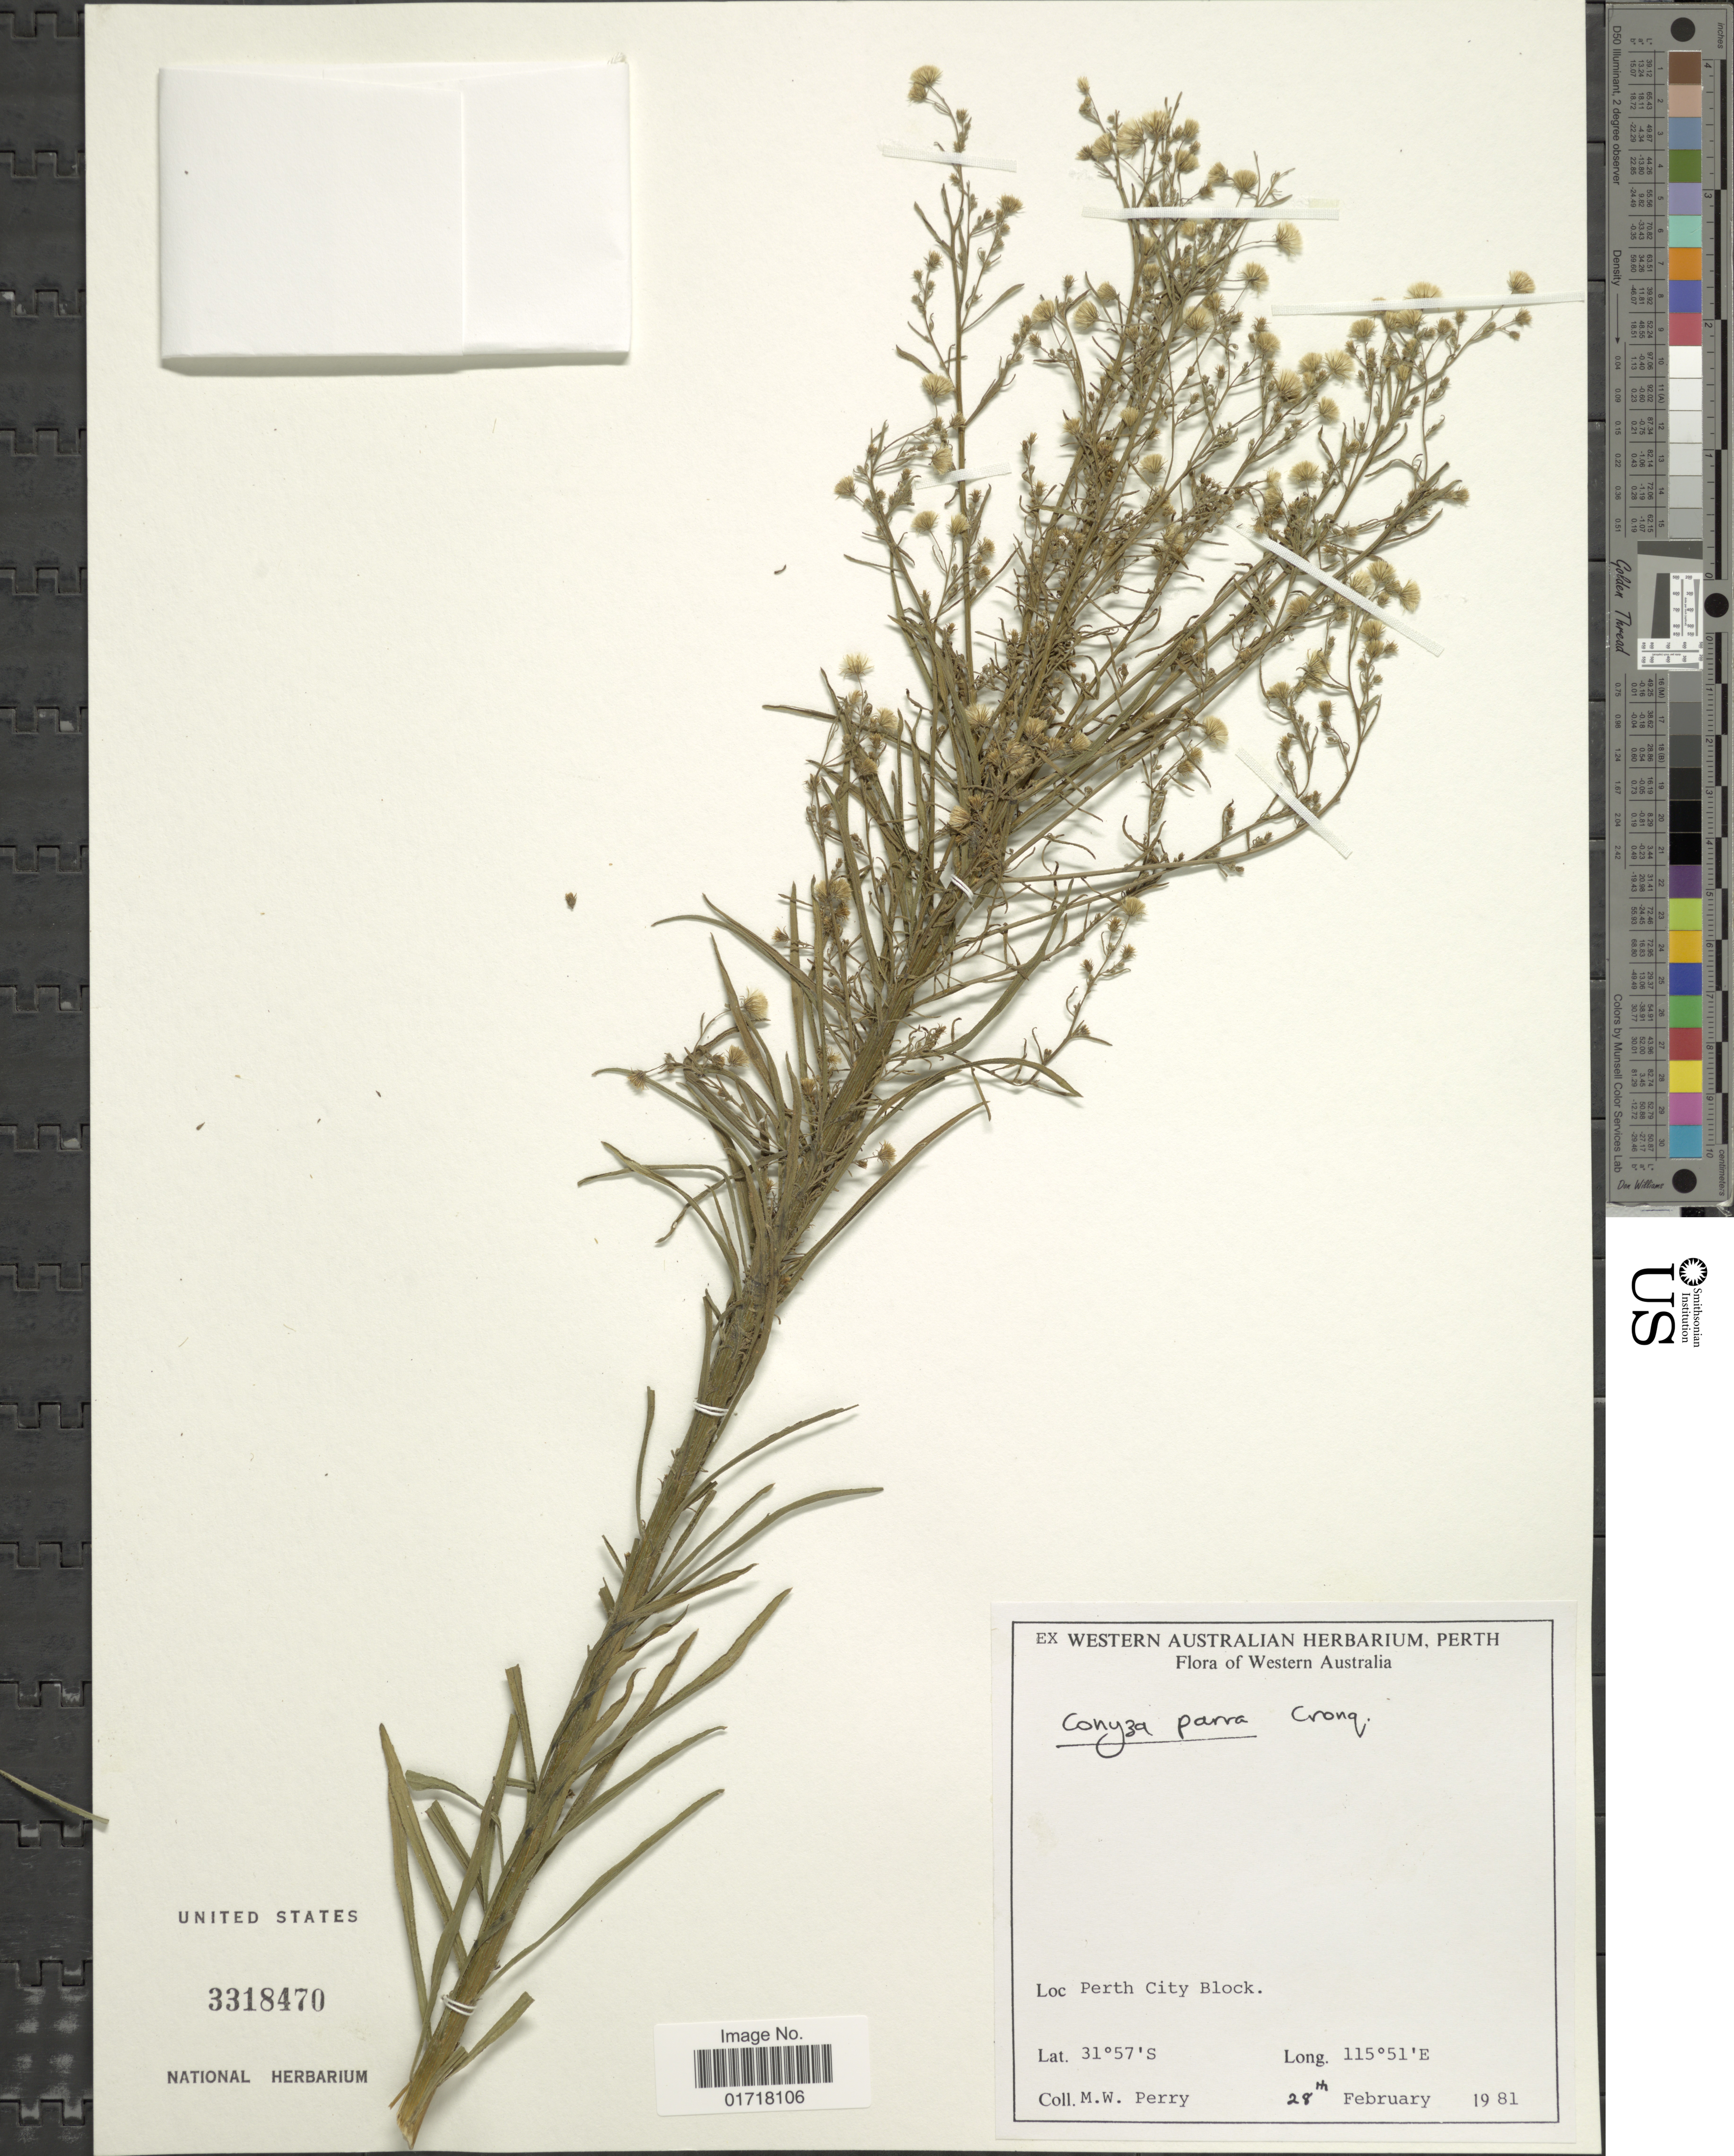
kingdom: Plantae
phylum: Tracheophyta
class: Magnoliopsida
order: Asterales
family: Asteraceae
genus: Conyza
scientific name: Conyza parva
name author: Cronq.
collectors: M. Perry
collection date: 1981-02-28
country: Australia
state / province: Western Australia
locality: Western Australi, Perth City Block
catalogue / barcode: US 3318470